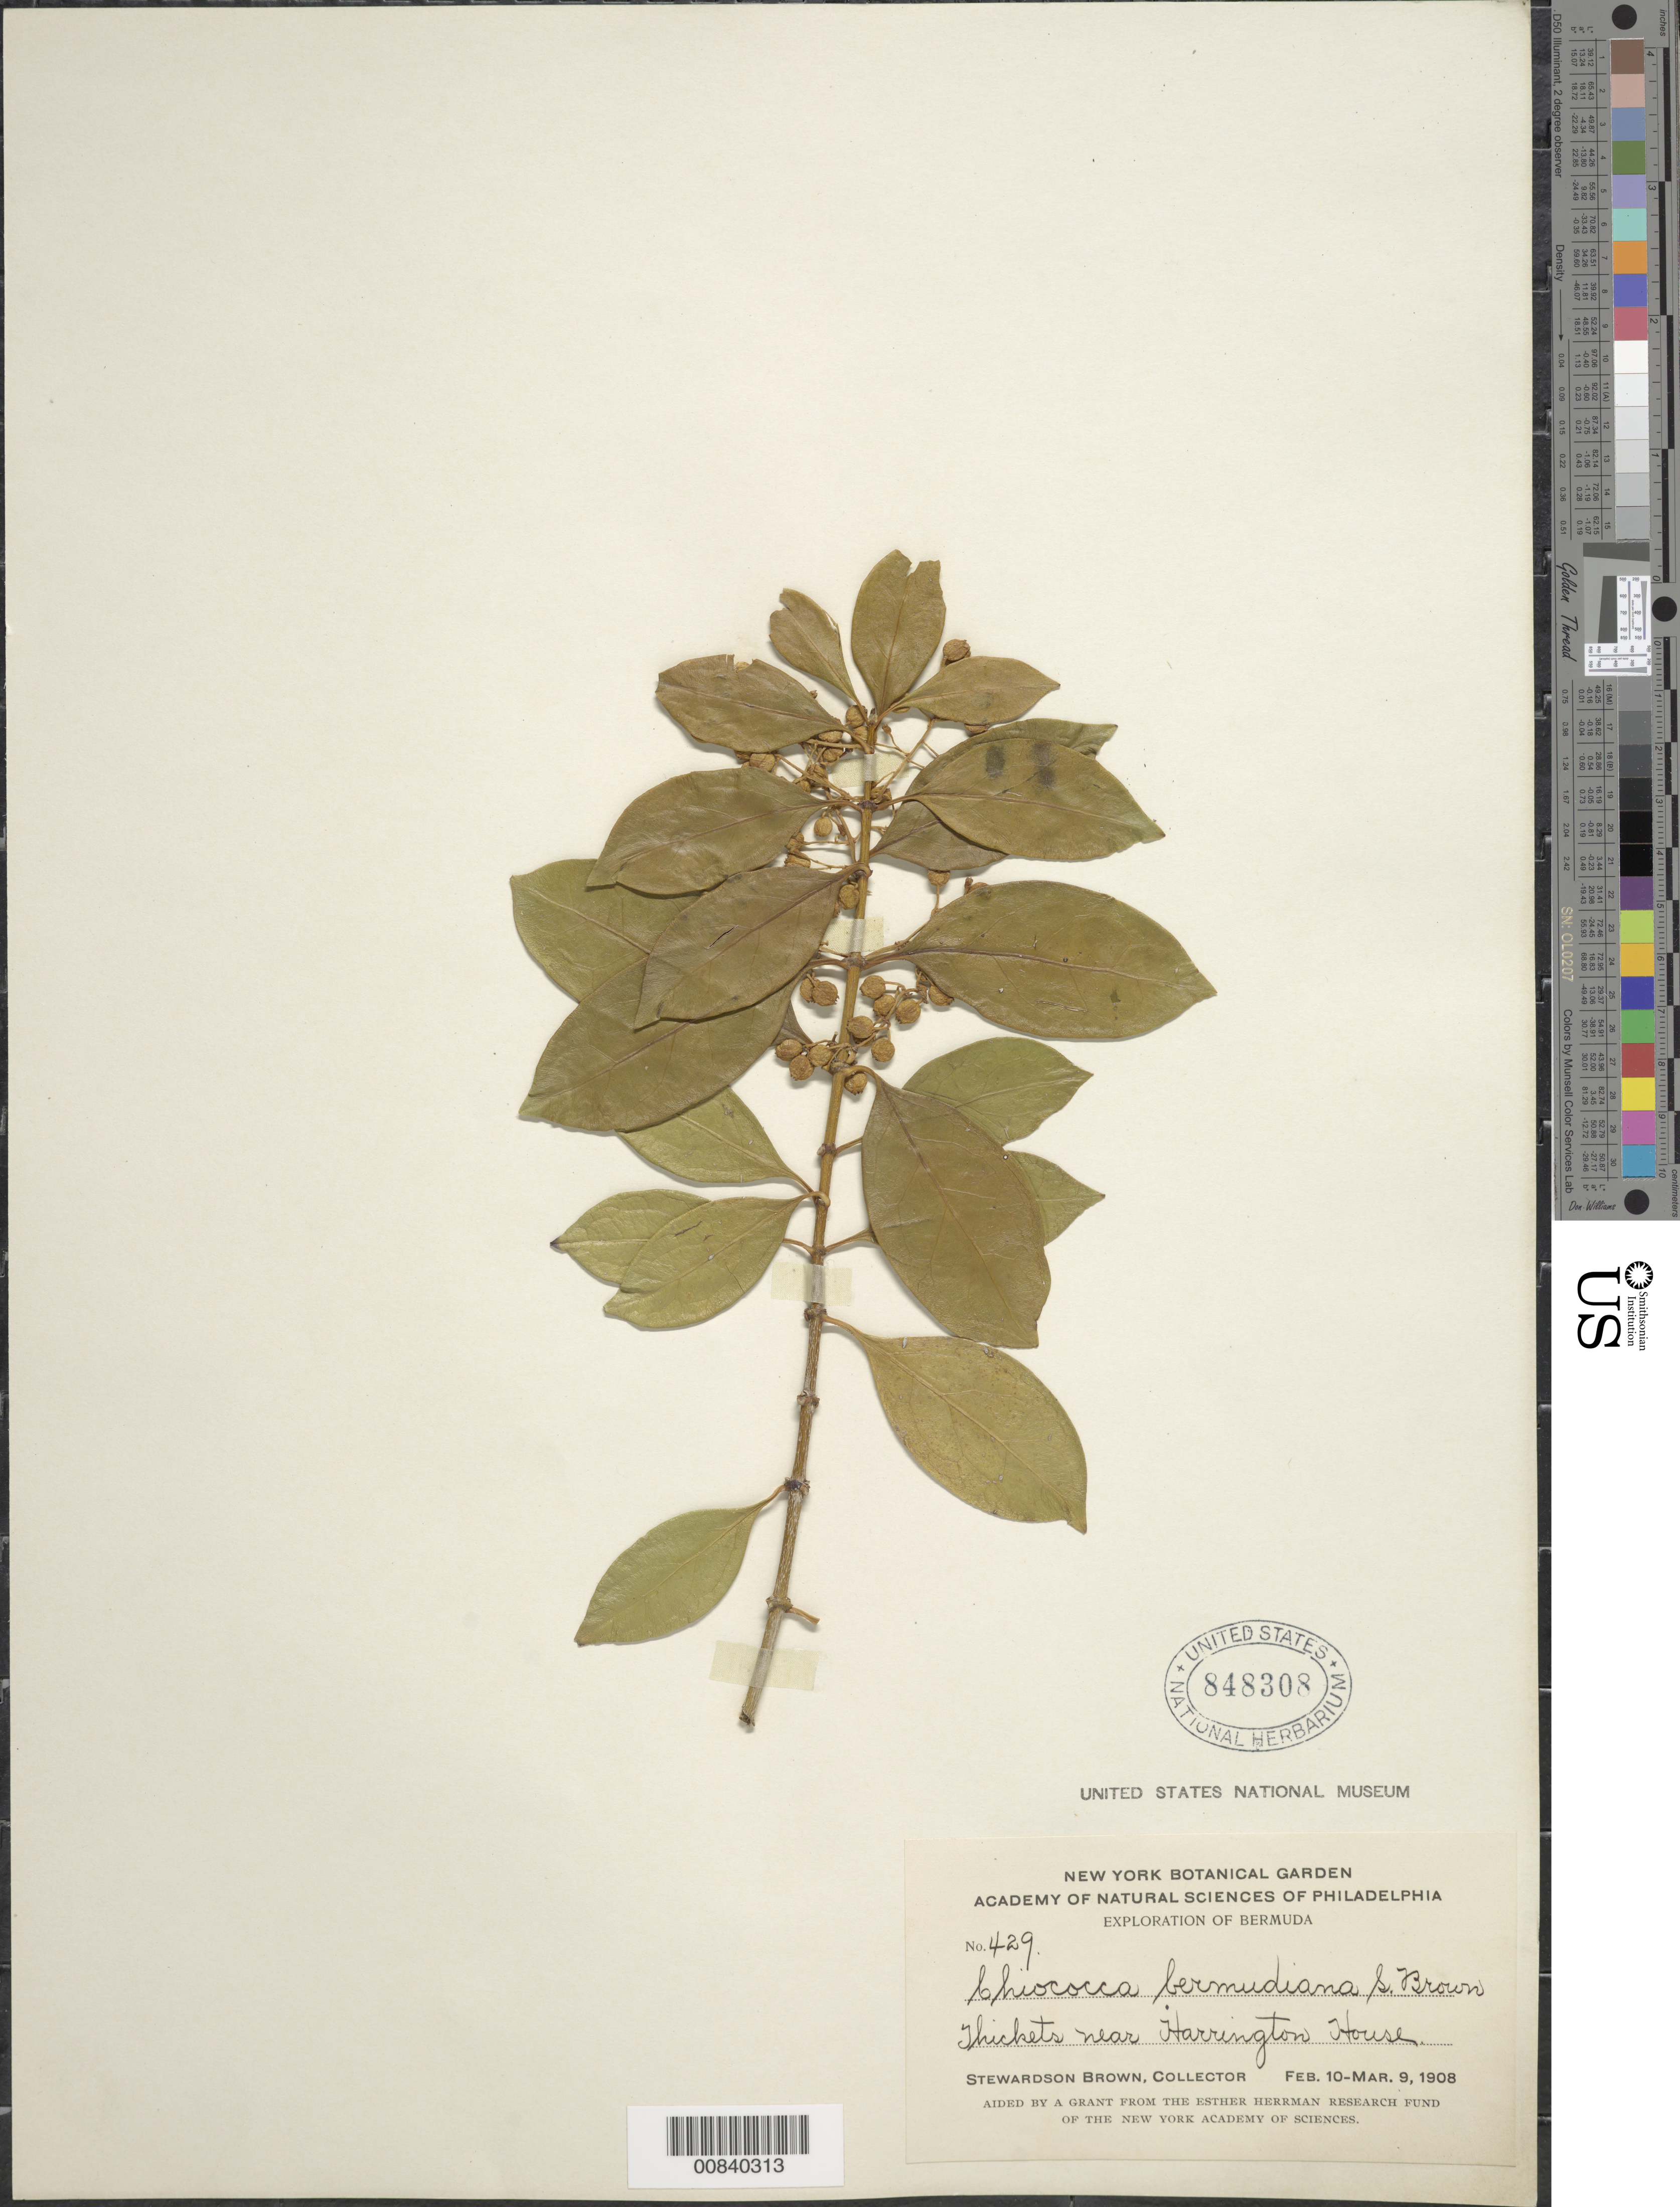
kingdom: Plantae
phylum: Tracheophyta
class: Magnoliopsida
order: Gentianales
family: Rubiaceae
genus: Chiococca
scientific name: Chiococca alba subsp. alba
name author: (L.) Hitchc.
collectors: S. Brown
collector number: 429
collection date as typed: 10 Feb 1908 to 09 Mar 1908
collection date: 1908-02-10/1908-03-09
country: Bermuda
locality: Near Harrington House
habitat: Thickets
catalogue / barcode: US 848308